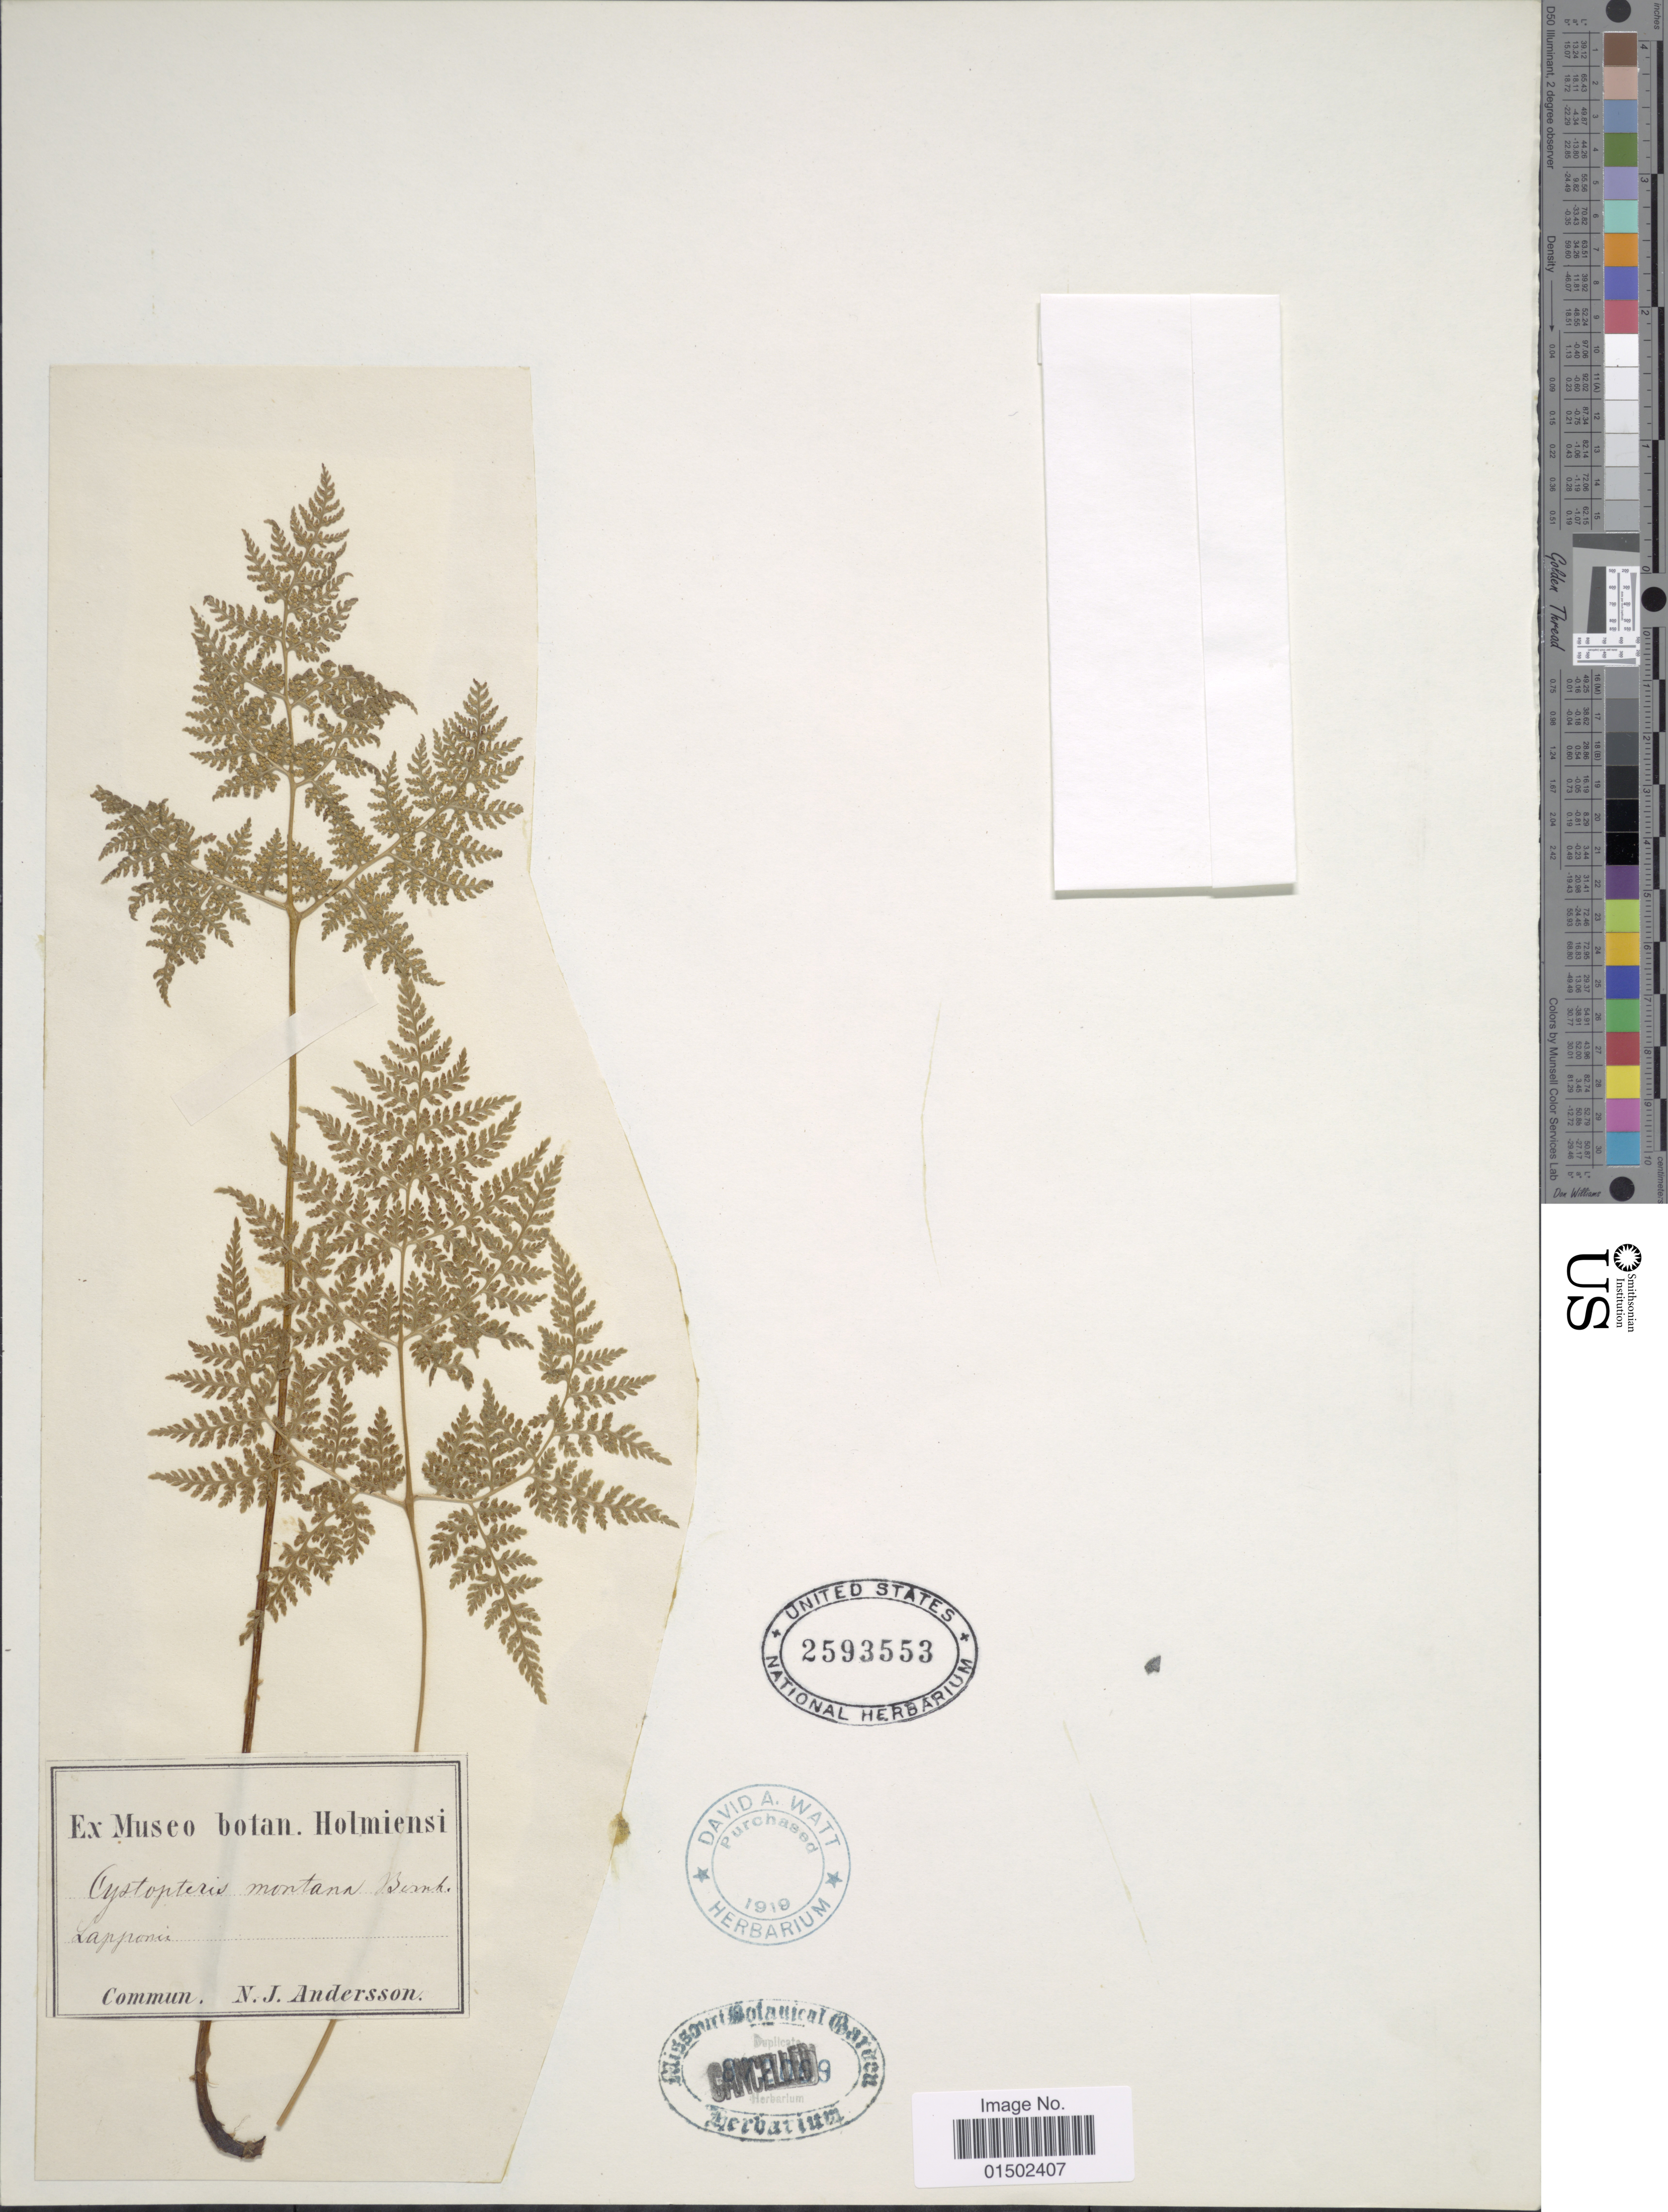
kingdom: Plantae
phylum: Tracheophyta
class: Polypodiopsida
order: Polypodiales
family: Cystopteridaceae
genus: Cystopteris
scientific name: Cystopteris montana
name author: (Lam.) Desv.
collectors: ex Museo botan. Holmiensi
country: Sweden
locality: Lapponia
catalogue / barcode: US 2593553